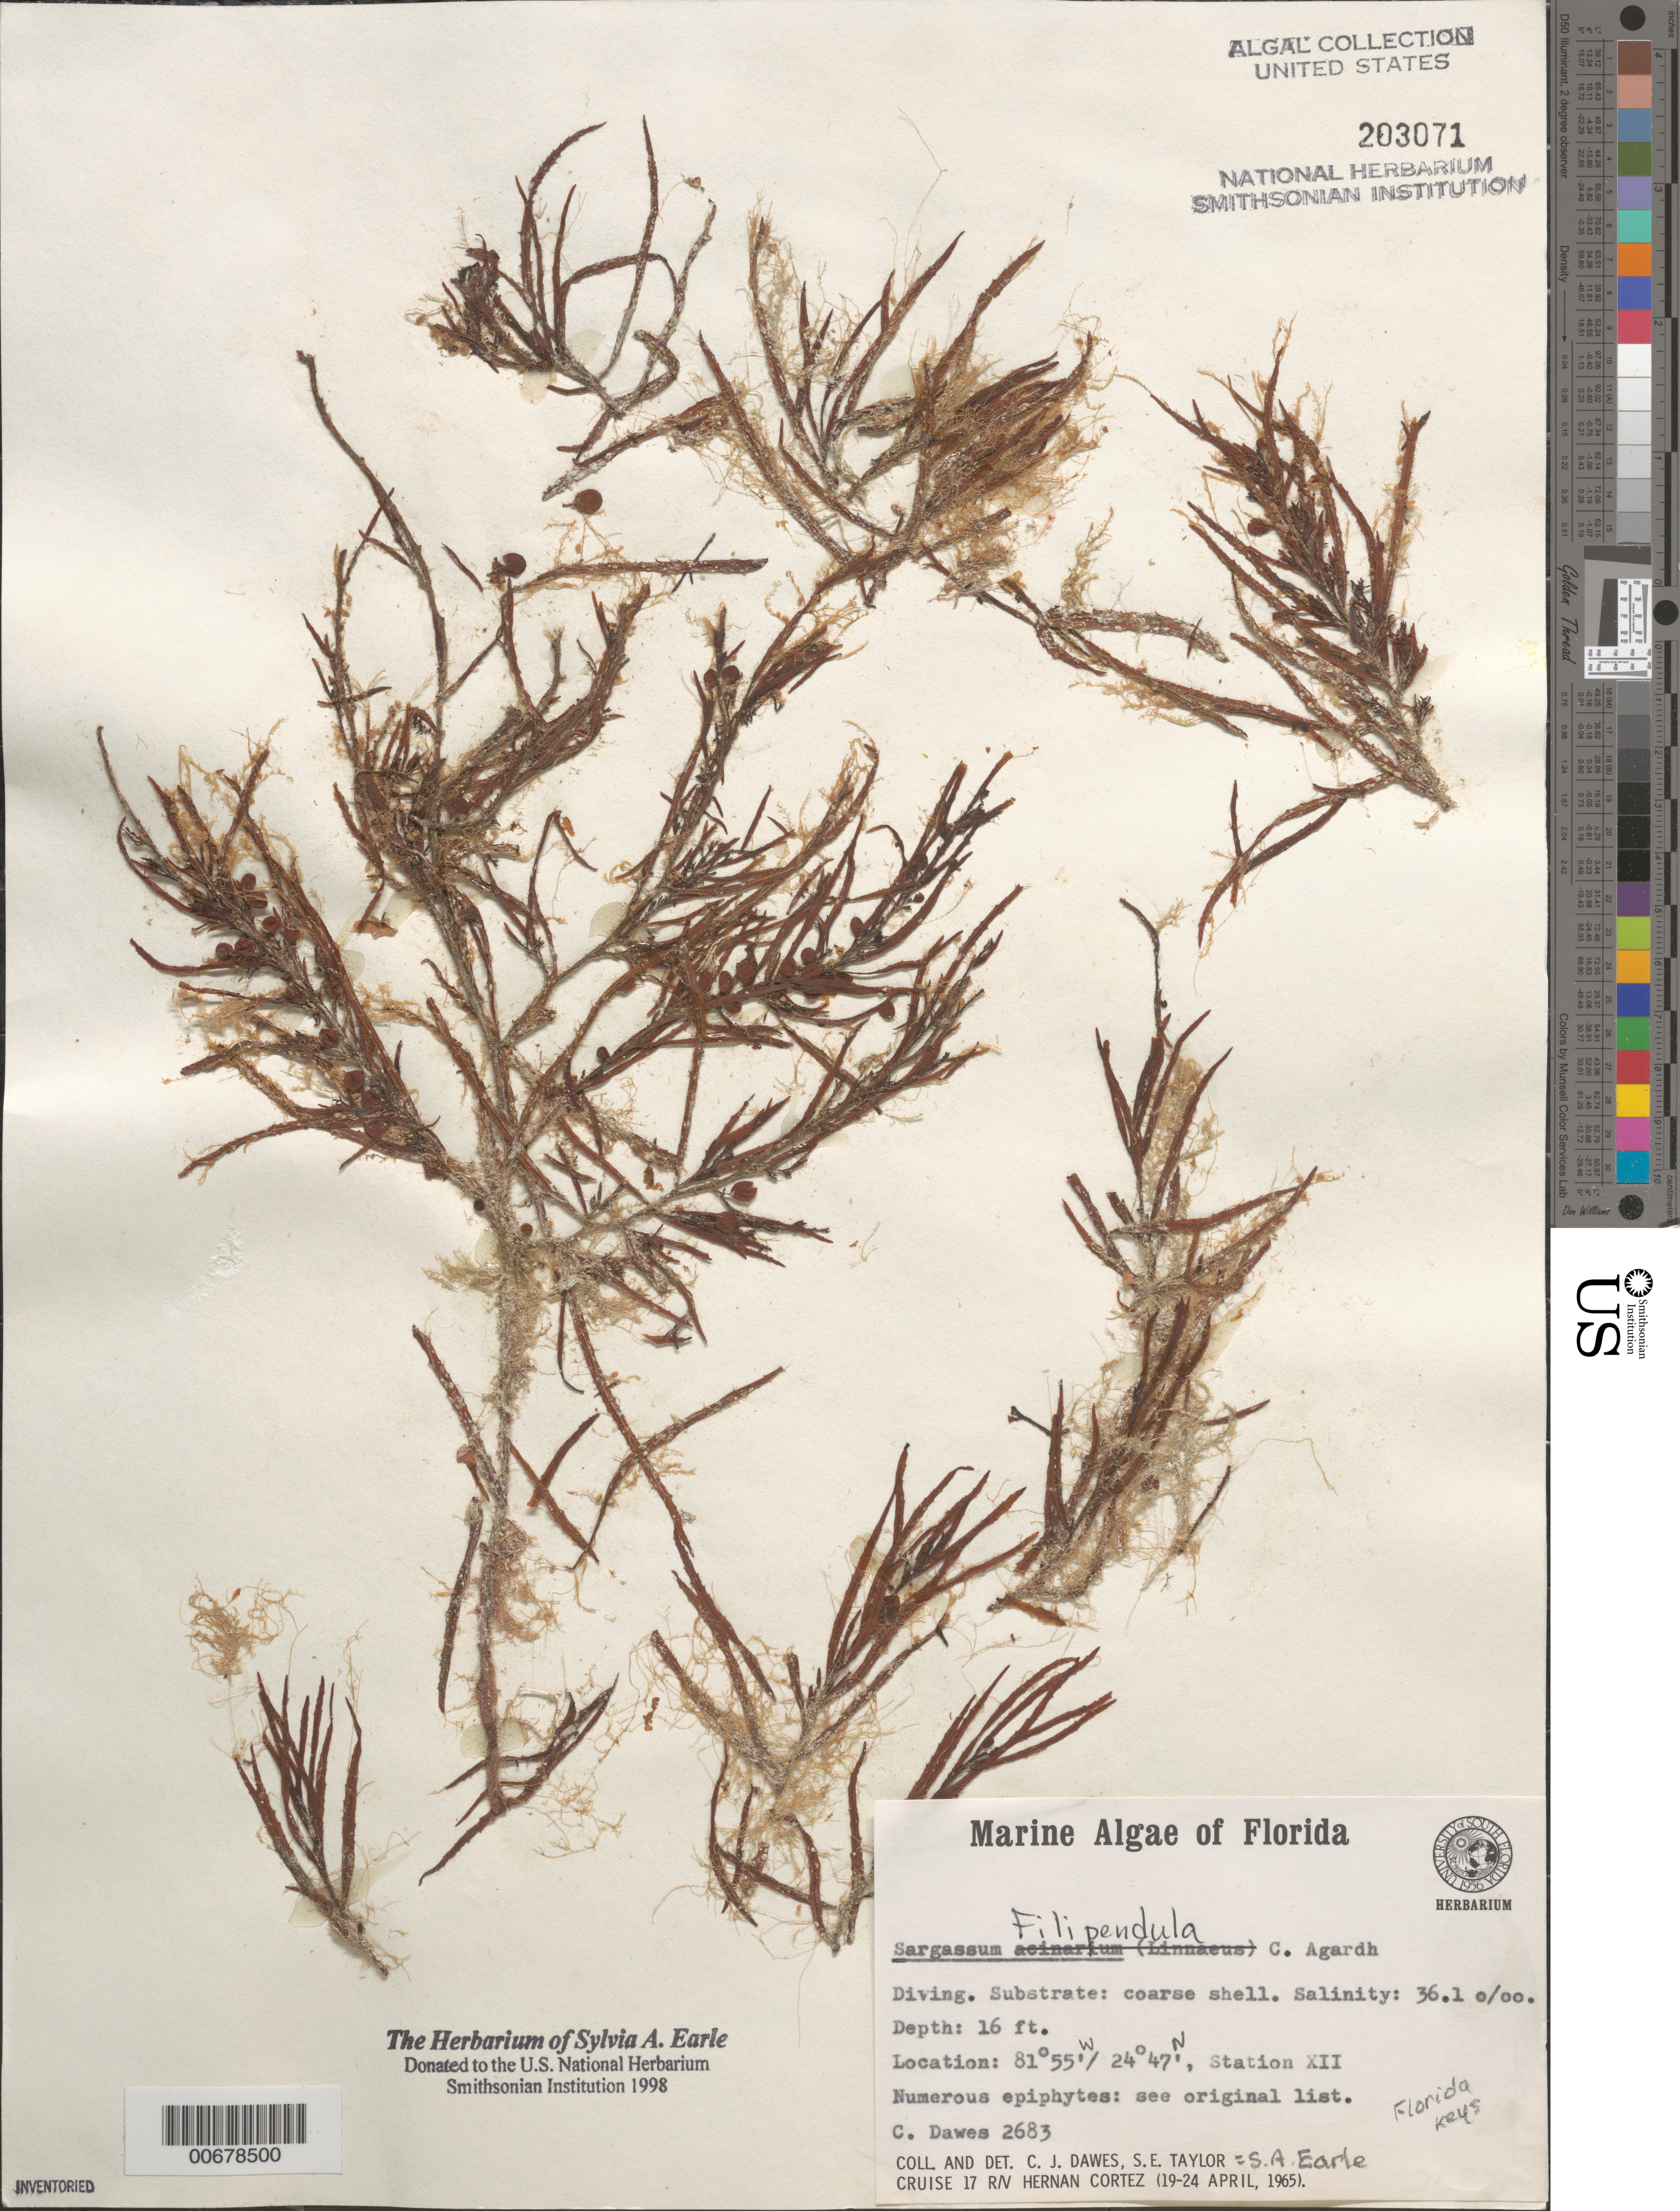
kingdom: Chromista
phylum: Ochrophyta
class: Phaeophyceae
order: Fucales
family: Sargassaceae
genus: Sargassum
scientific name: Sargassum filipendula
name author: C. Agardh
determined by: Dawes, C. J.; Earle, S. A.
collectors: C. Dawes & S. A. Earle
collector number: CJD 2683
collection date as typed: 19 Apr 1965 to 24 Apr 1965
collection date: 1965-04-19/1965-04-24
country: United States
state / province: Florida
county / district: Monroe County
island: Florida Keys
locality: Eastern Florida Keys area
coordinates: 24 47' N, 81 55' W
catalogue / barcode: US 203071